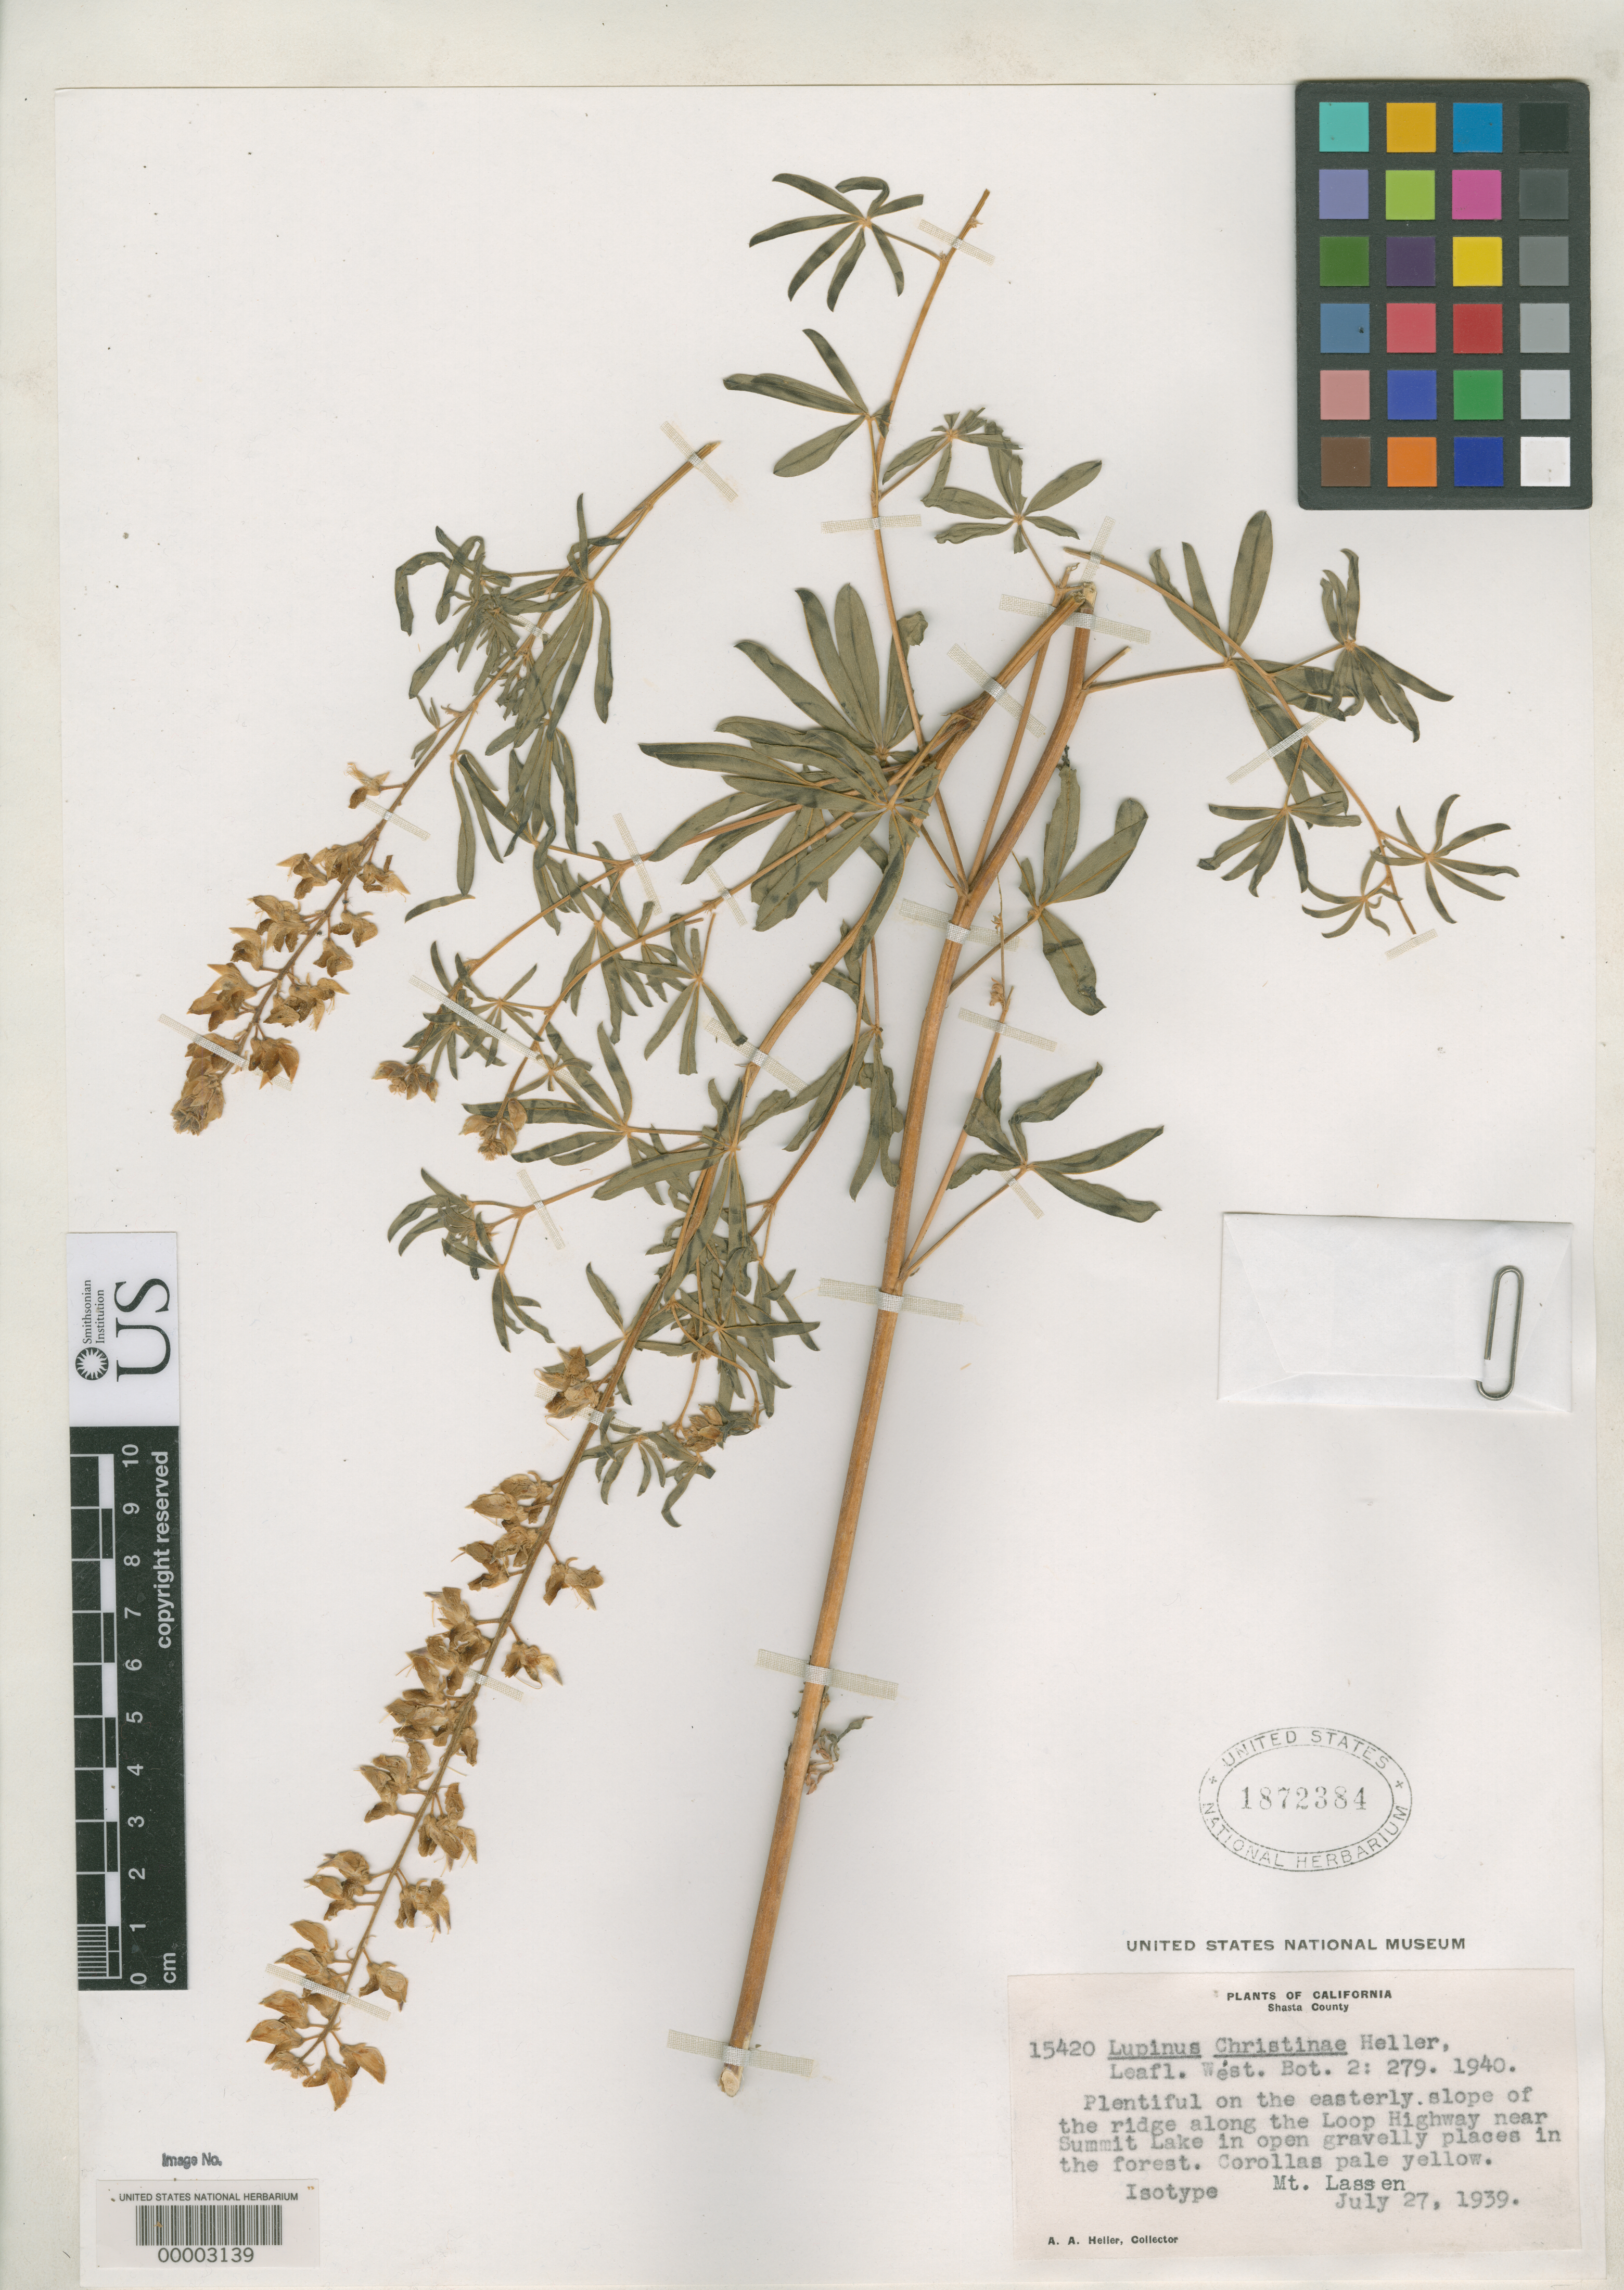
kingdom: Plantae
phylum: Tracheophyta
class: Magnoliopsida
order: Fabales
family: Fabaceae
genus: Lupinus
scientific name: Lupinus christinae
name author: A. Heller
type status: Isotype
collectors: A. A. Heller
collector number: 15420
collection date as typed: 27 Jul 1939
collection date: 1939-07-27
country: United States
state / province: California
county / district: Shasta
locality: Loop Highway near Summit Lake.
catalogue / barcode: US 1872384